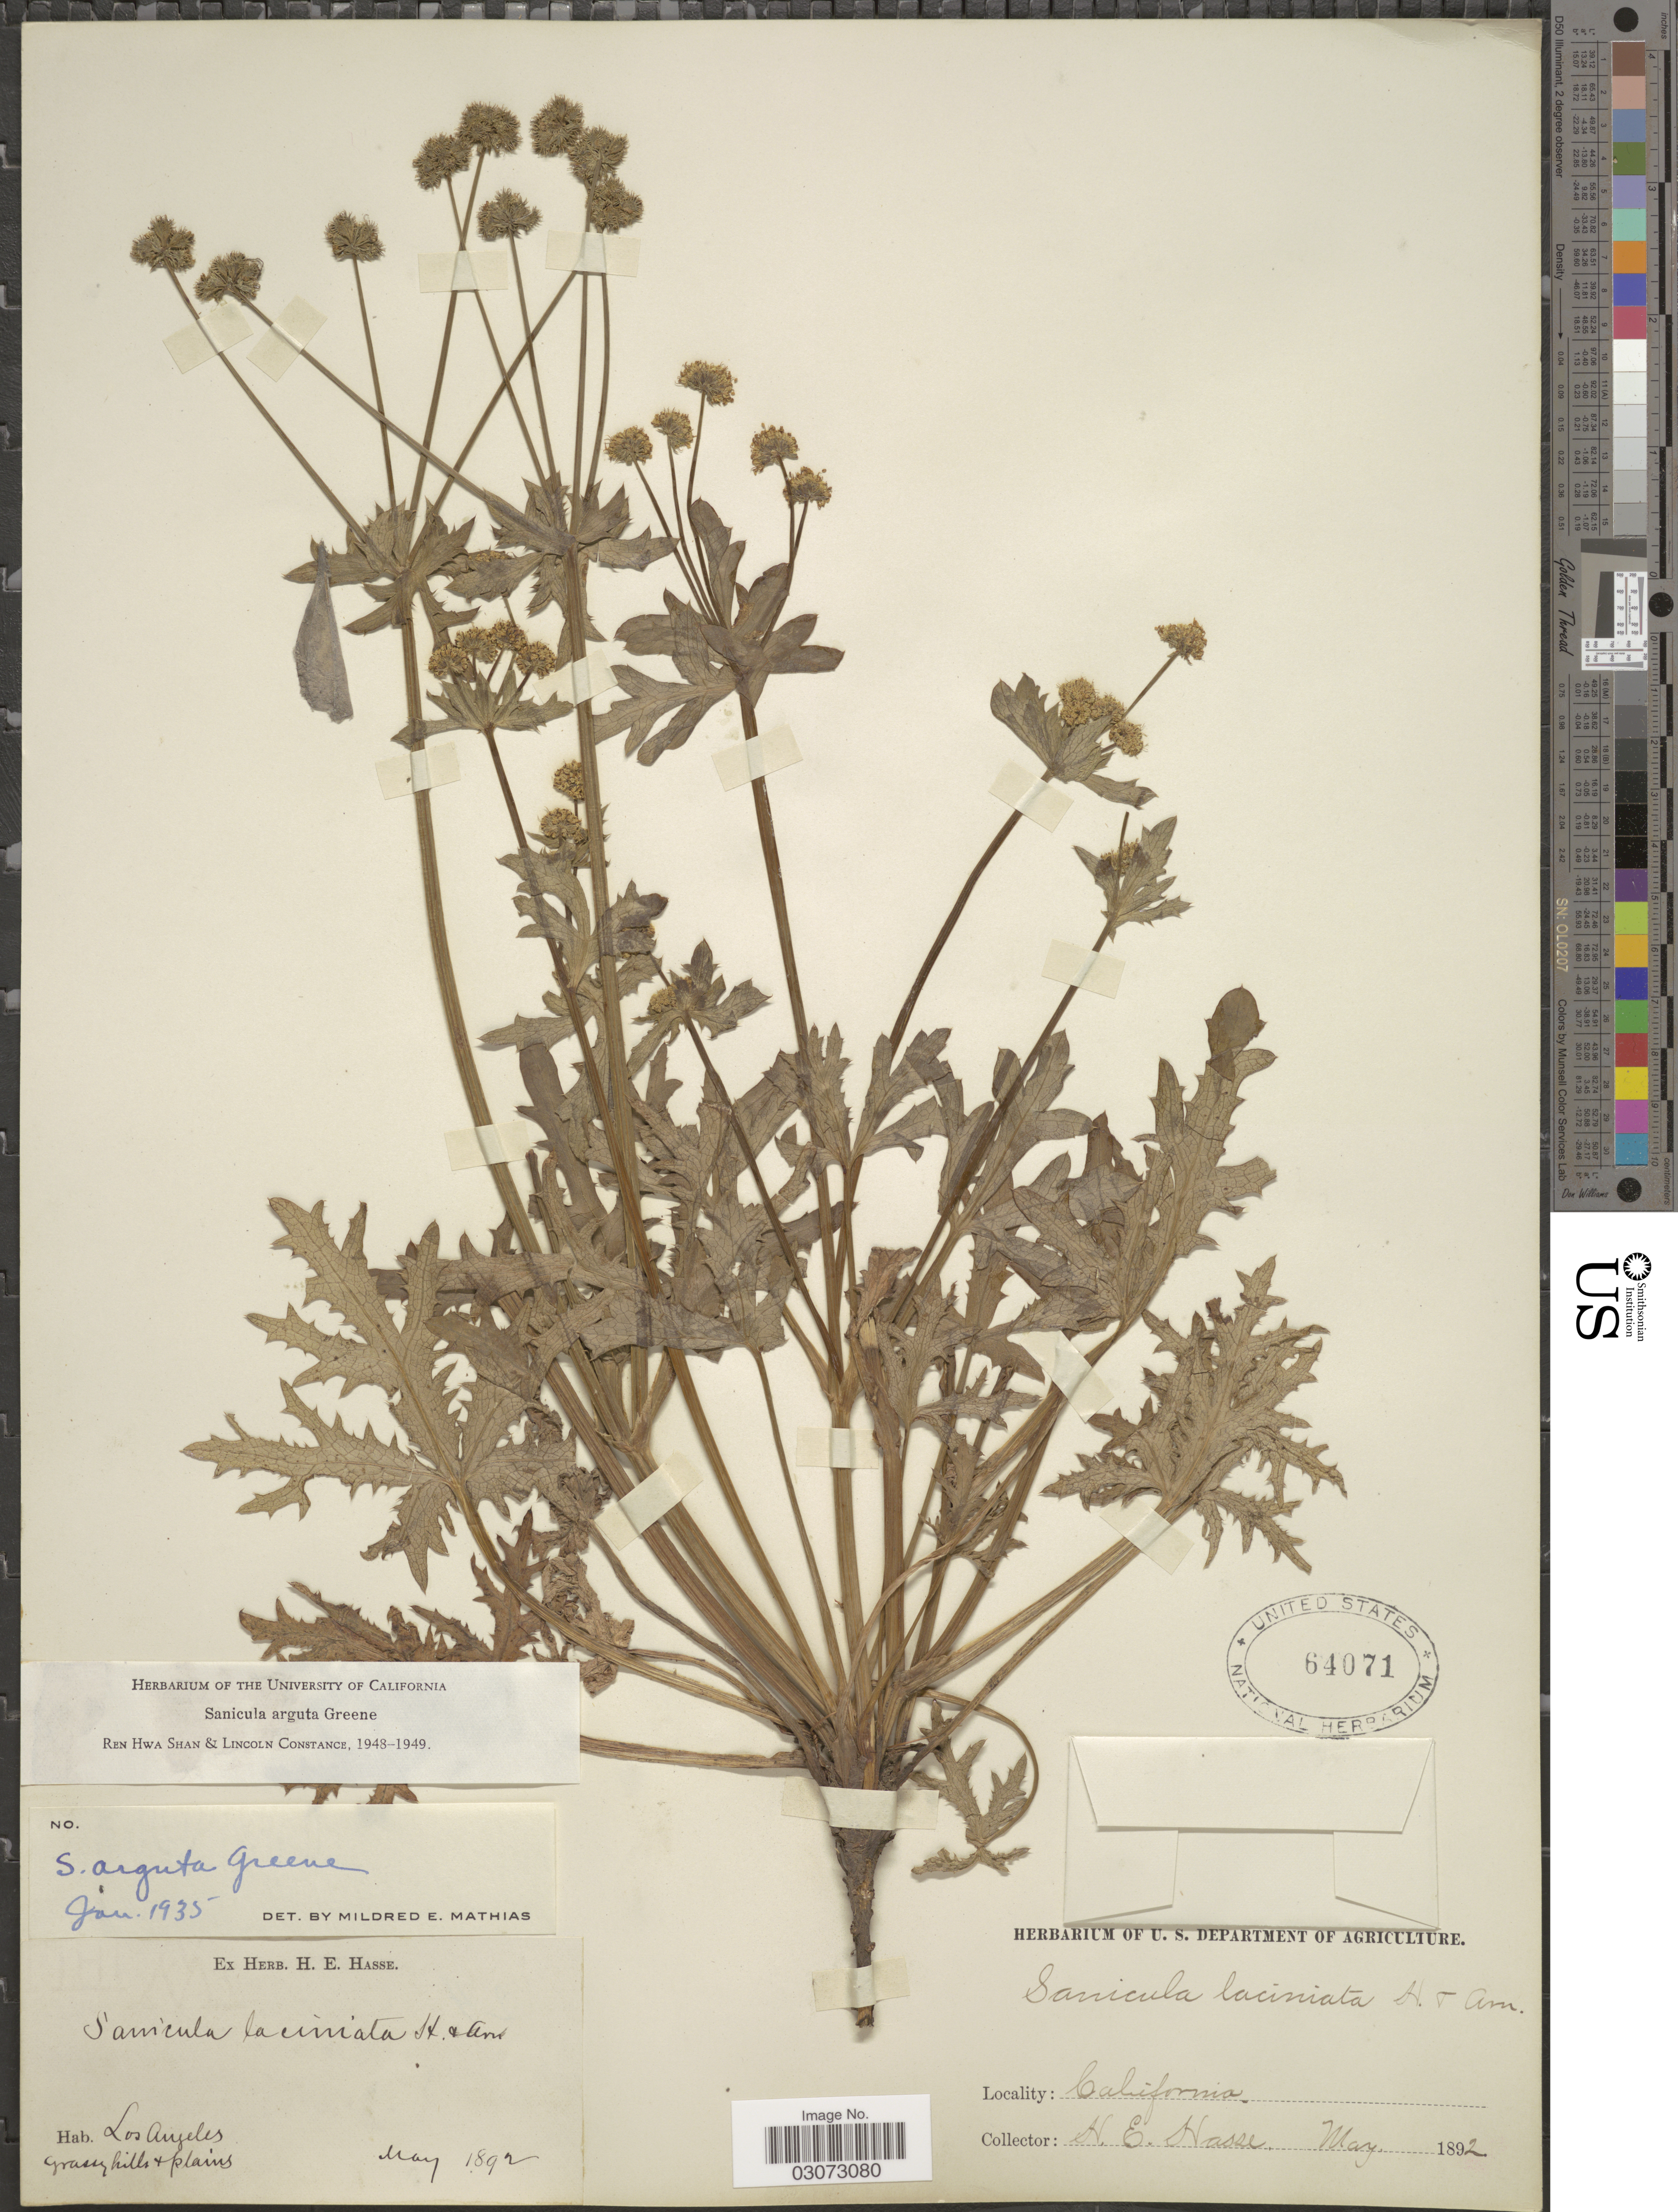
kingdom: Plantae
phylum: Tracheophyta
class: Magnoliopsida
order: Apiales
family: Apiaceae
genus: Sanicula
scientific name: Sanicula arguta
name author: Greene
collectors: H. E. Hasse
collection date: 1892-05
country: United States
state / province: California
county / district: Los Angeles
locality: Los Angeles. Grassy hills & plains.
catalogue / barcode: US 64071